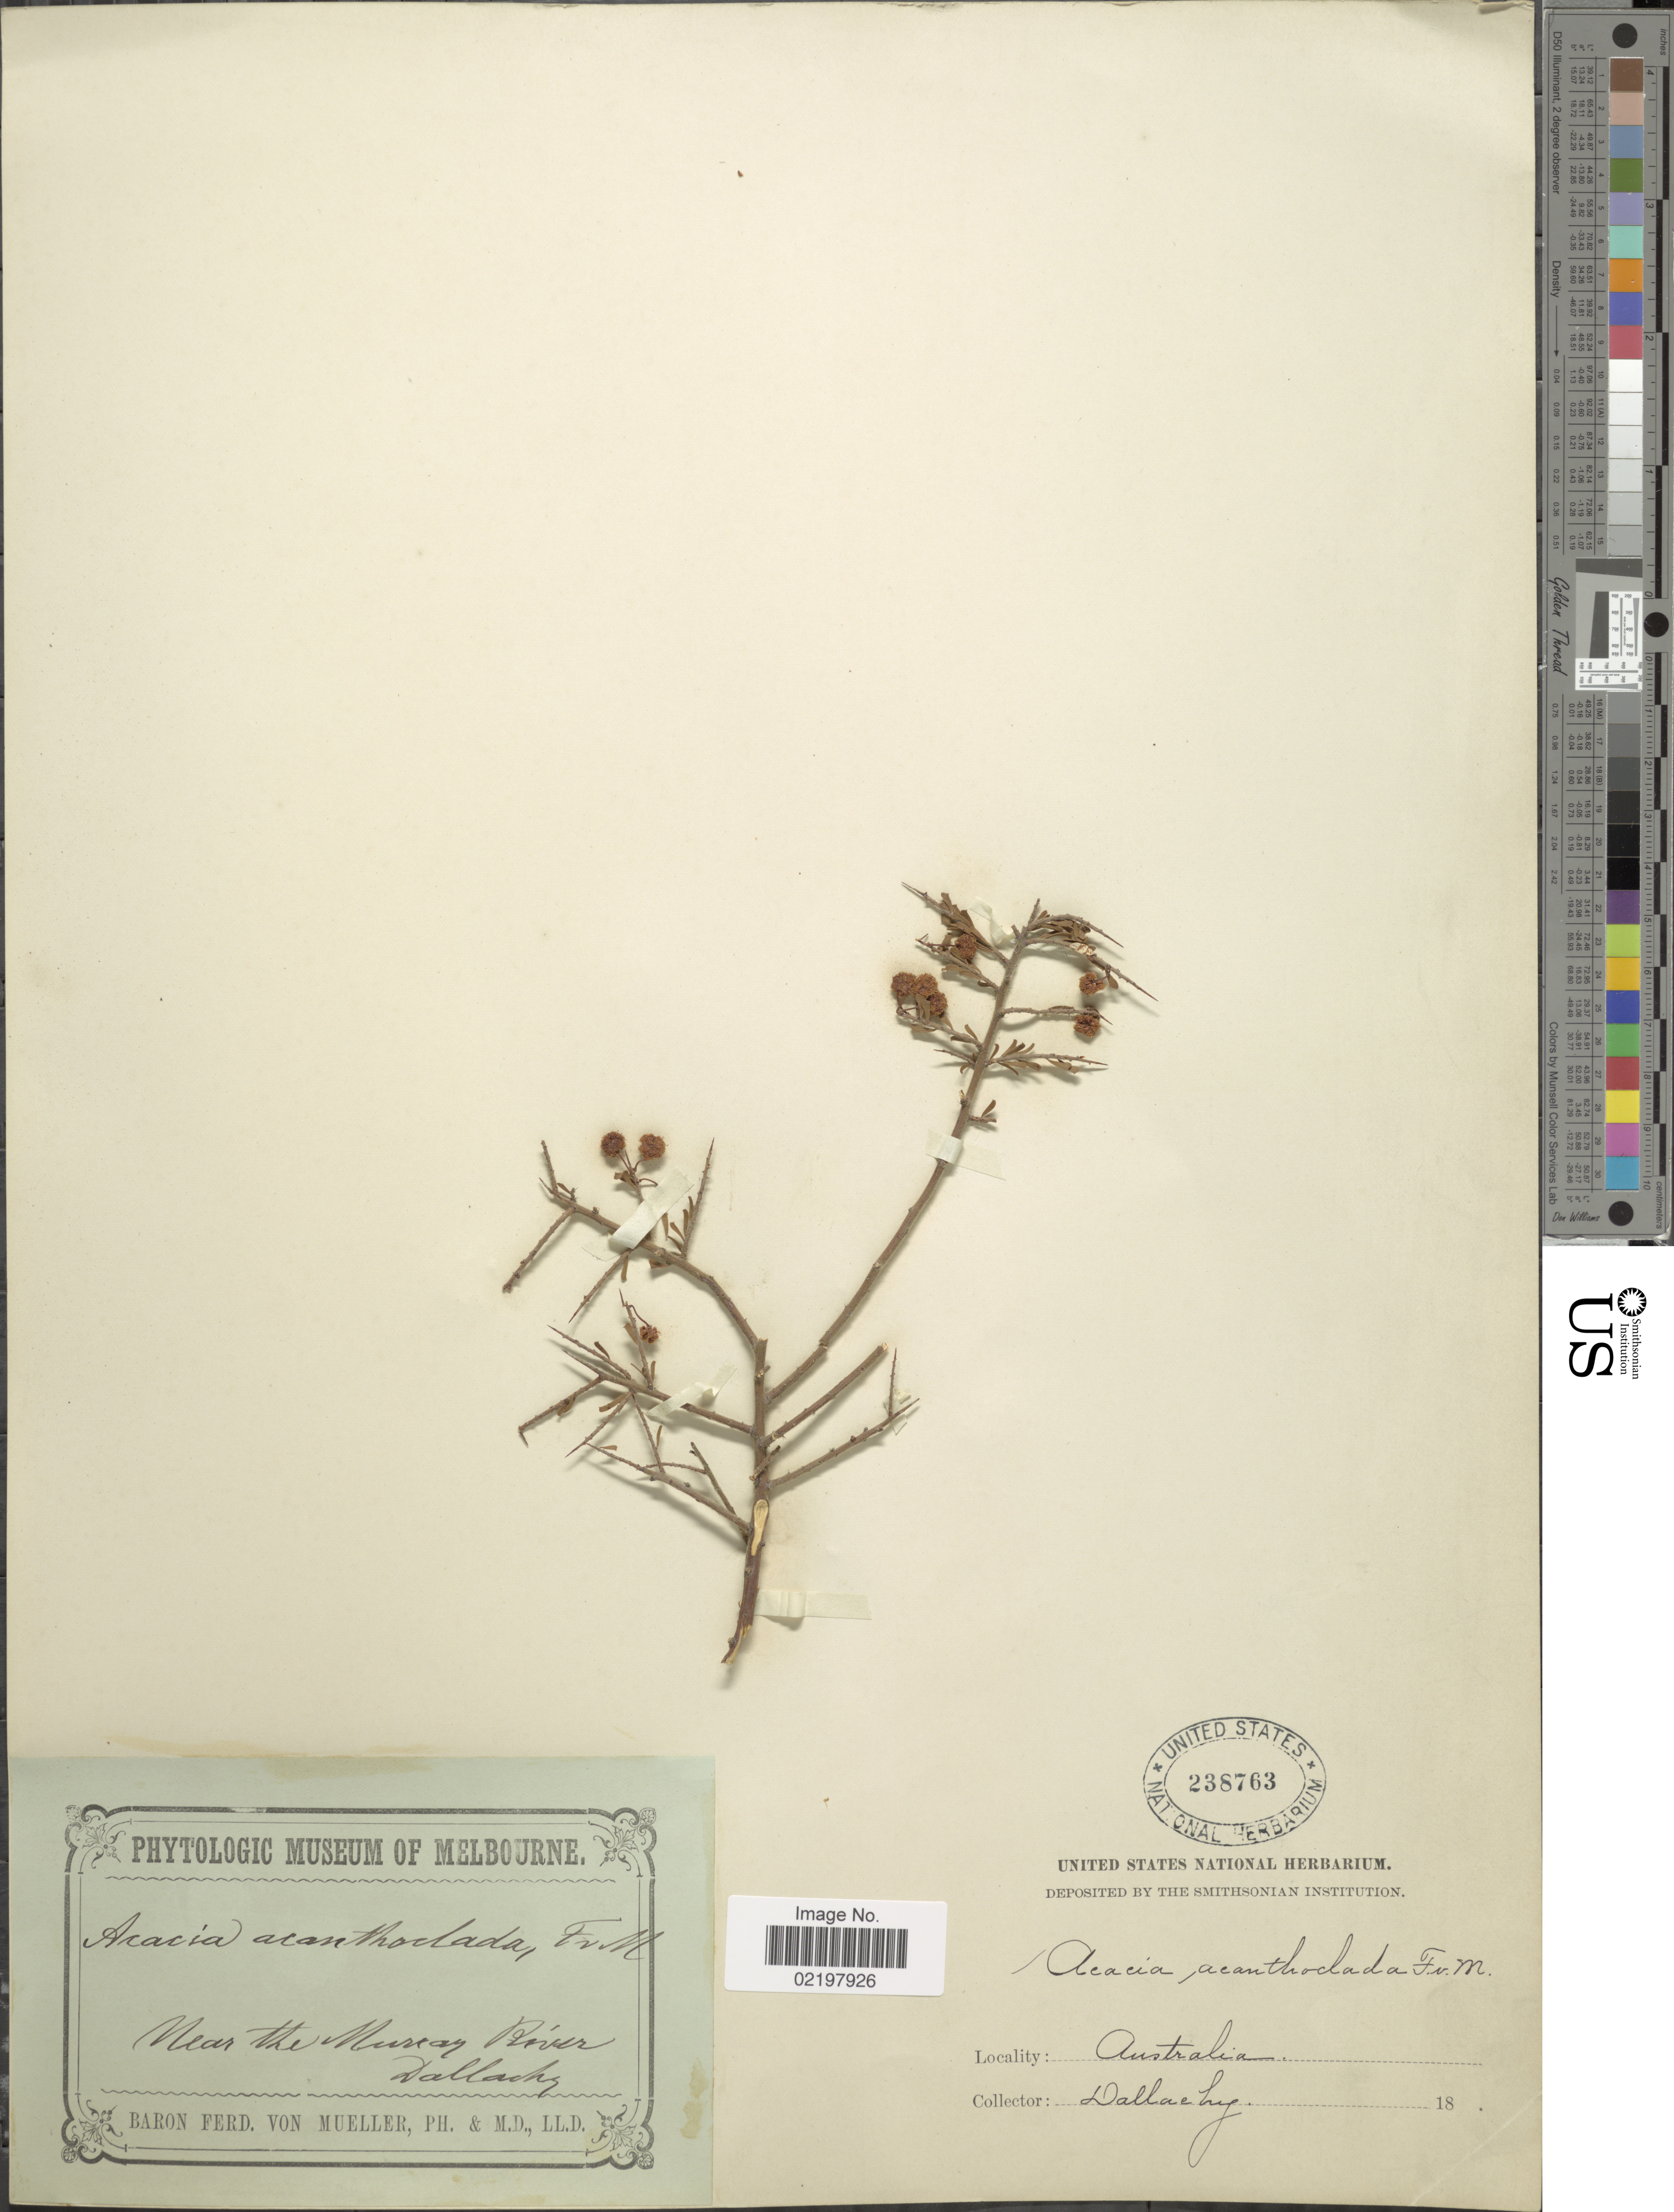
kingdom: Plantae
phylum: Tracheophyta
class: Magnoliopsida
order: Fabales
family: Fabaceae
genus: Acacia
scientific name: Acacia acanthoclada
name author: F. Muell.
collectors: Dallachy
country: Australia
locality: Near the Murray River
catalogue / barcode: US 238763